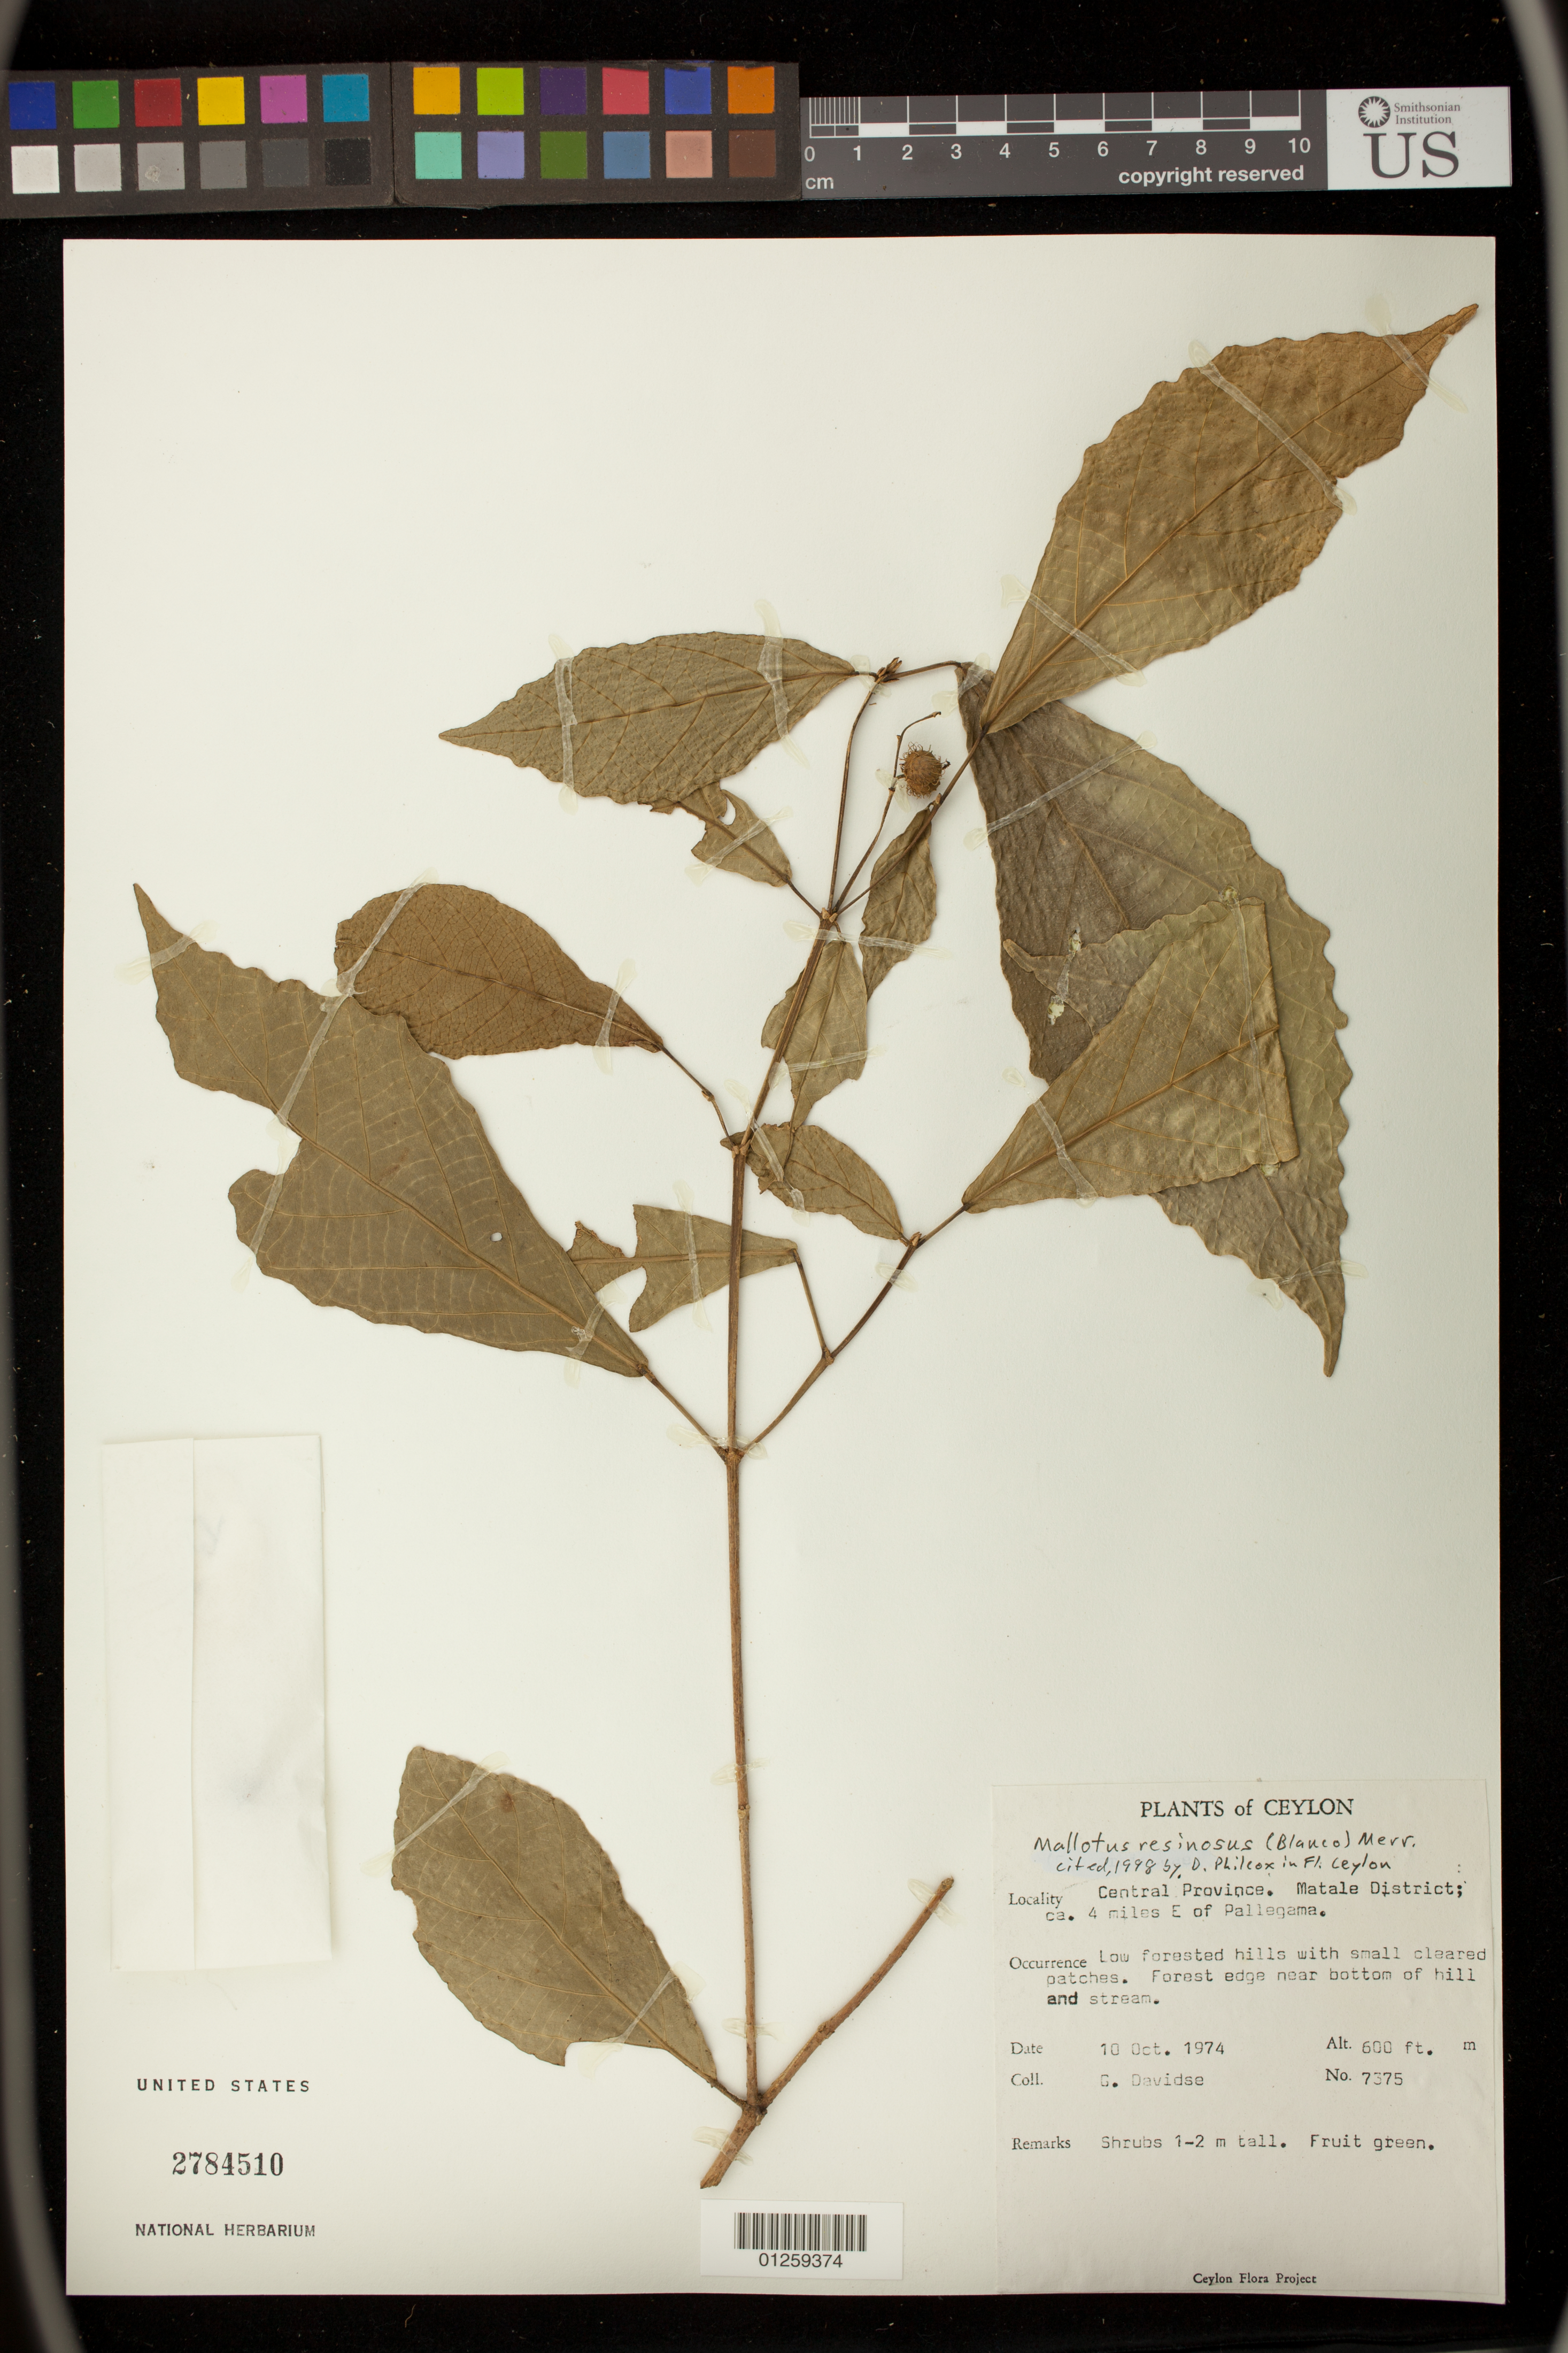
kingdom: Plantae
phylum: Tracheophyta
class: Magnoliopsida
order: Malpighiales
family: Euphorbiaceae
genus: Mallotus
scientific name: Mallotus resinosus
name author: (Blanco) Merr.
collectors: G. Davidse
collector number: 7375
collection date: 1974-10-10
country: Sri Lanka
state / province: Central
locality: Matale District; ca. 4 miles E of Pallegama.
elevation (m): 183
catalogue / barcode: US 2784510